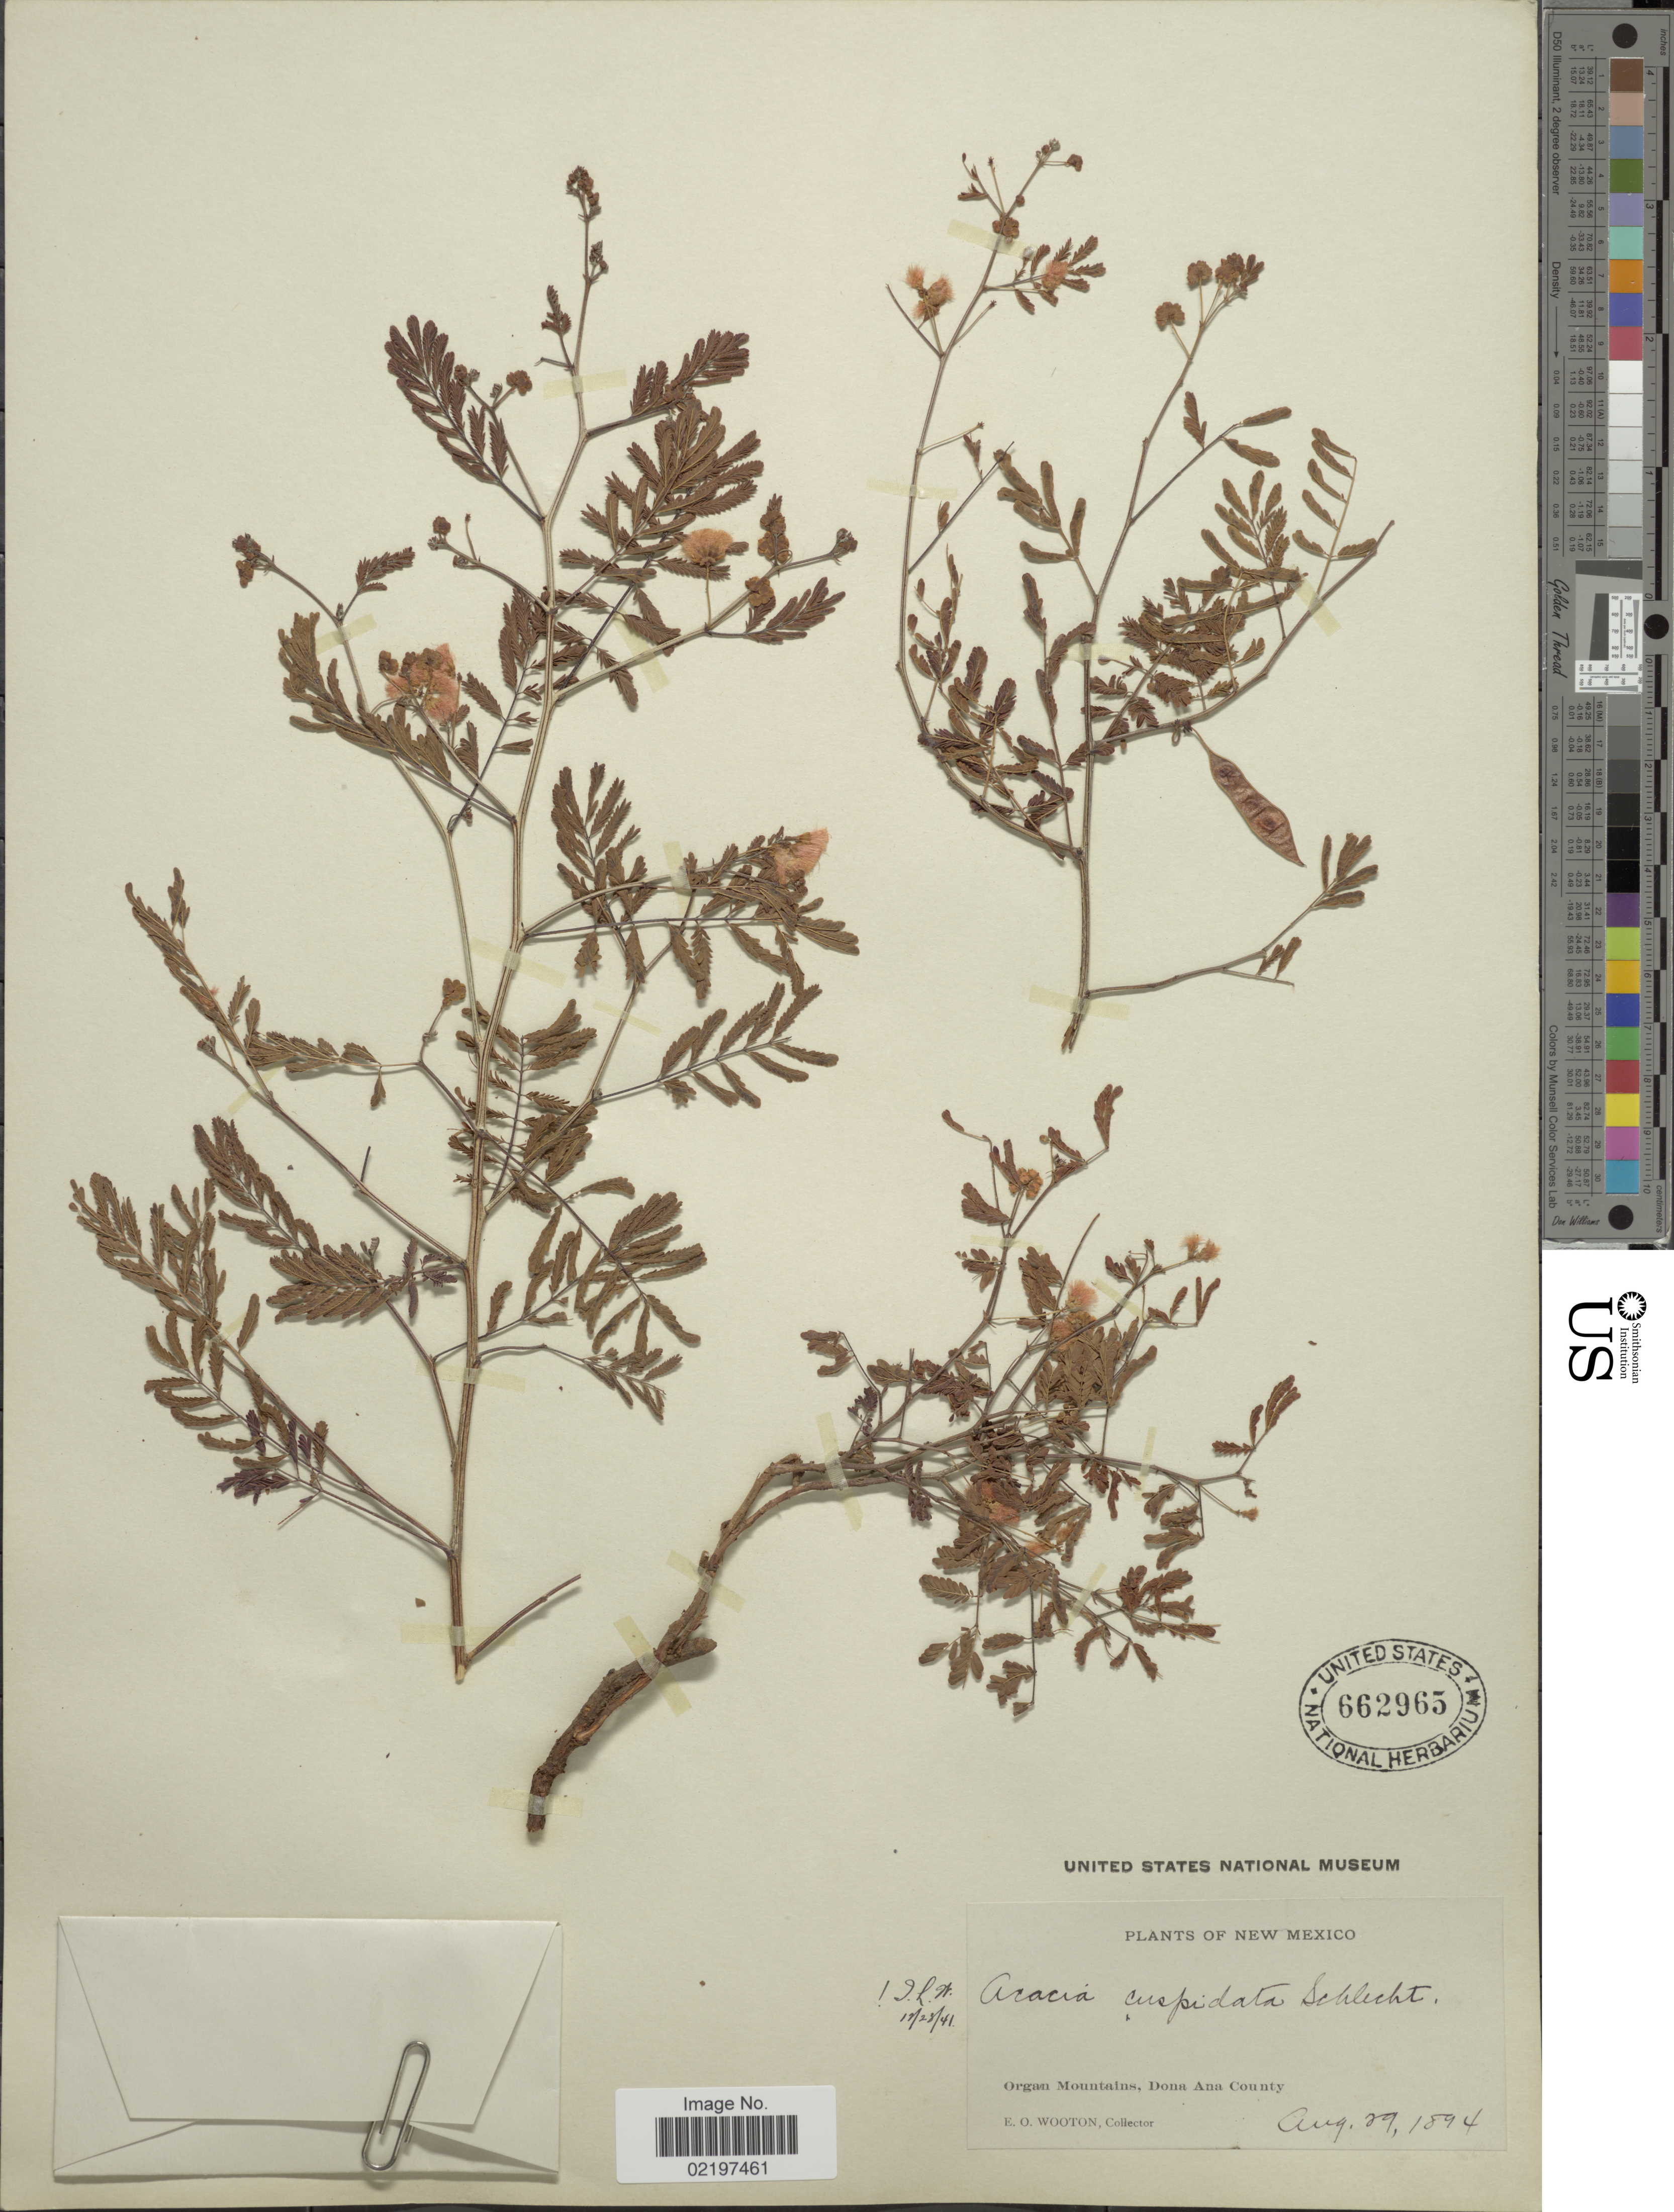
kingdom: Plantae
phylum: Tracheophyta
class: Magnoliopsida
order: Fabales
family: Fabaceae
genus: Acaciella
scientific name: Acaciella angustissima var. texensis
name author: (Nutt. ex Torr. & A. Gray) L. Rico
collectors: E. O. Wooton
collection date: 1894-08-29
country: United States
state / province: New Mexico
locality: Organ Mountains, Dona ana County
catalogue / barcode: US 662965